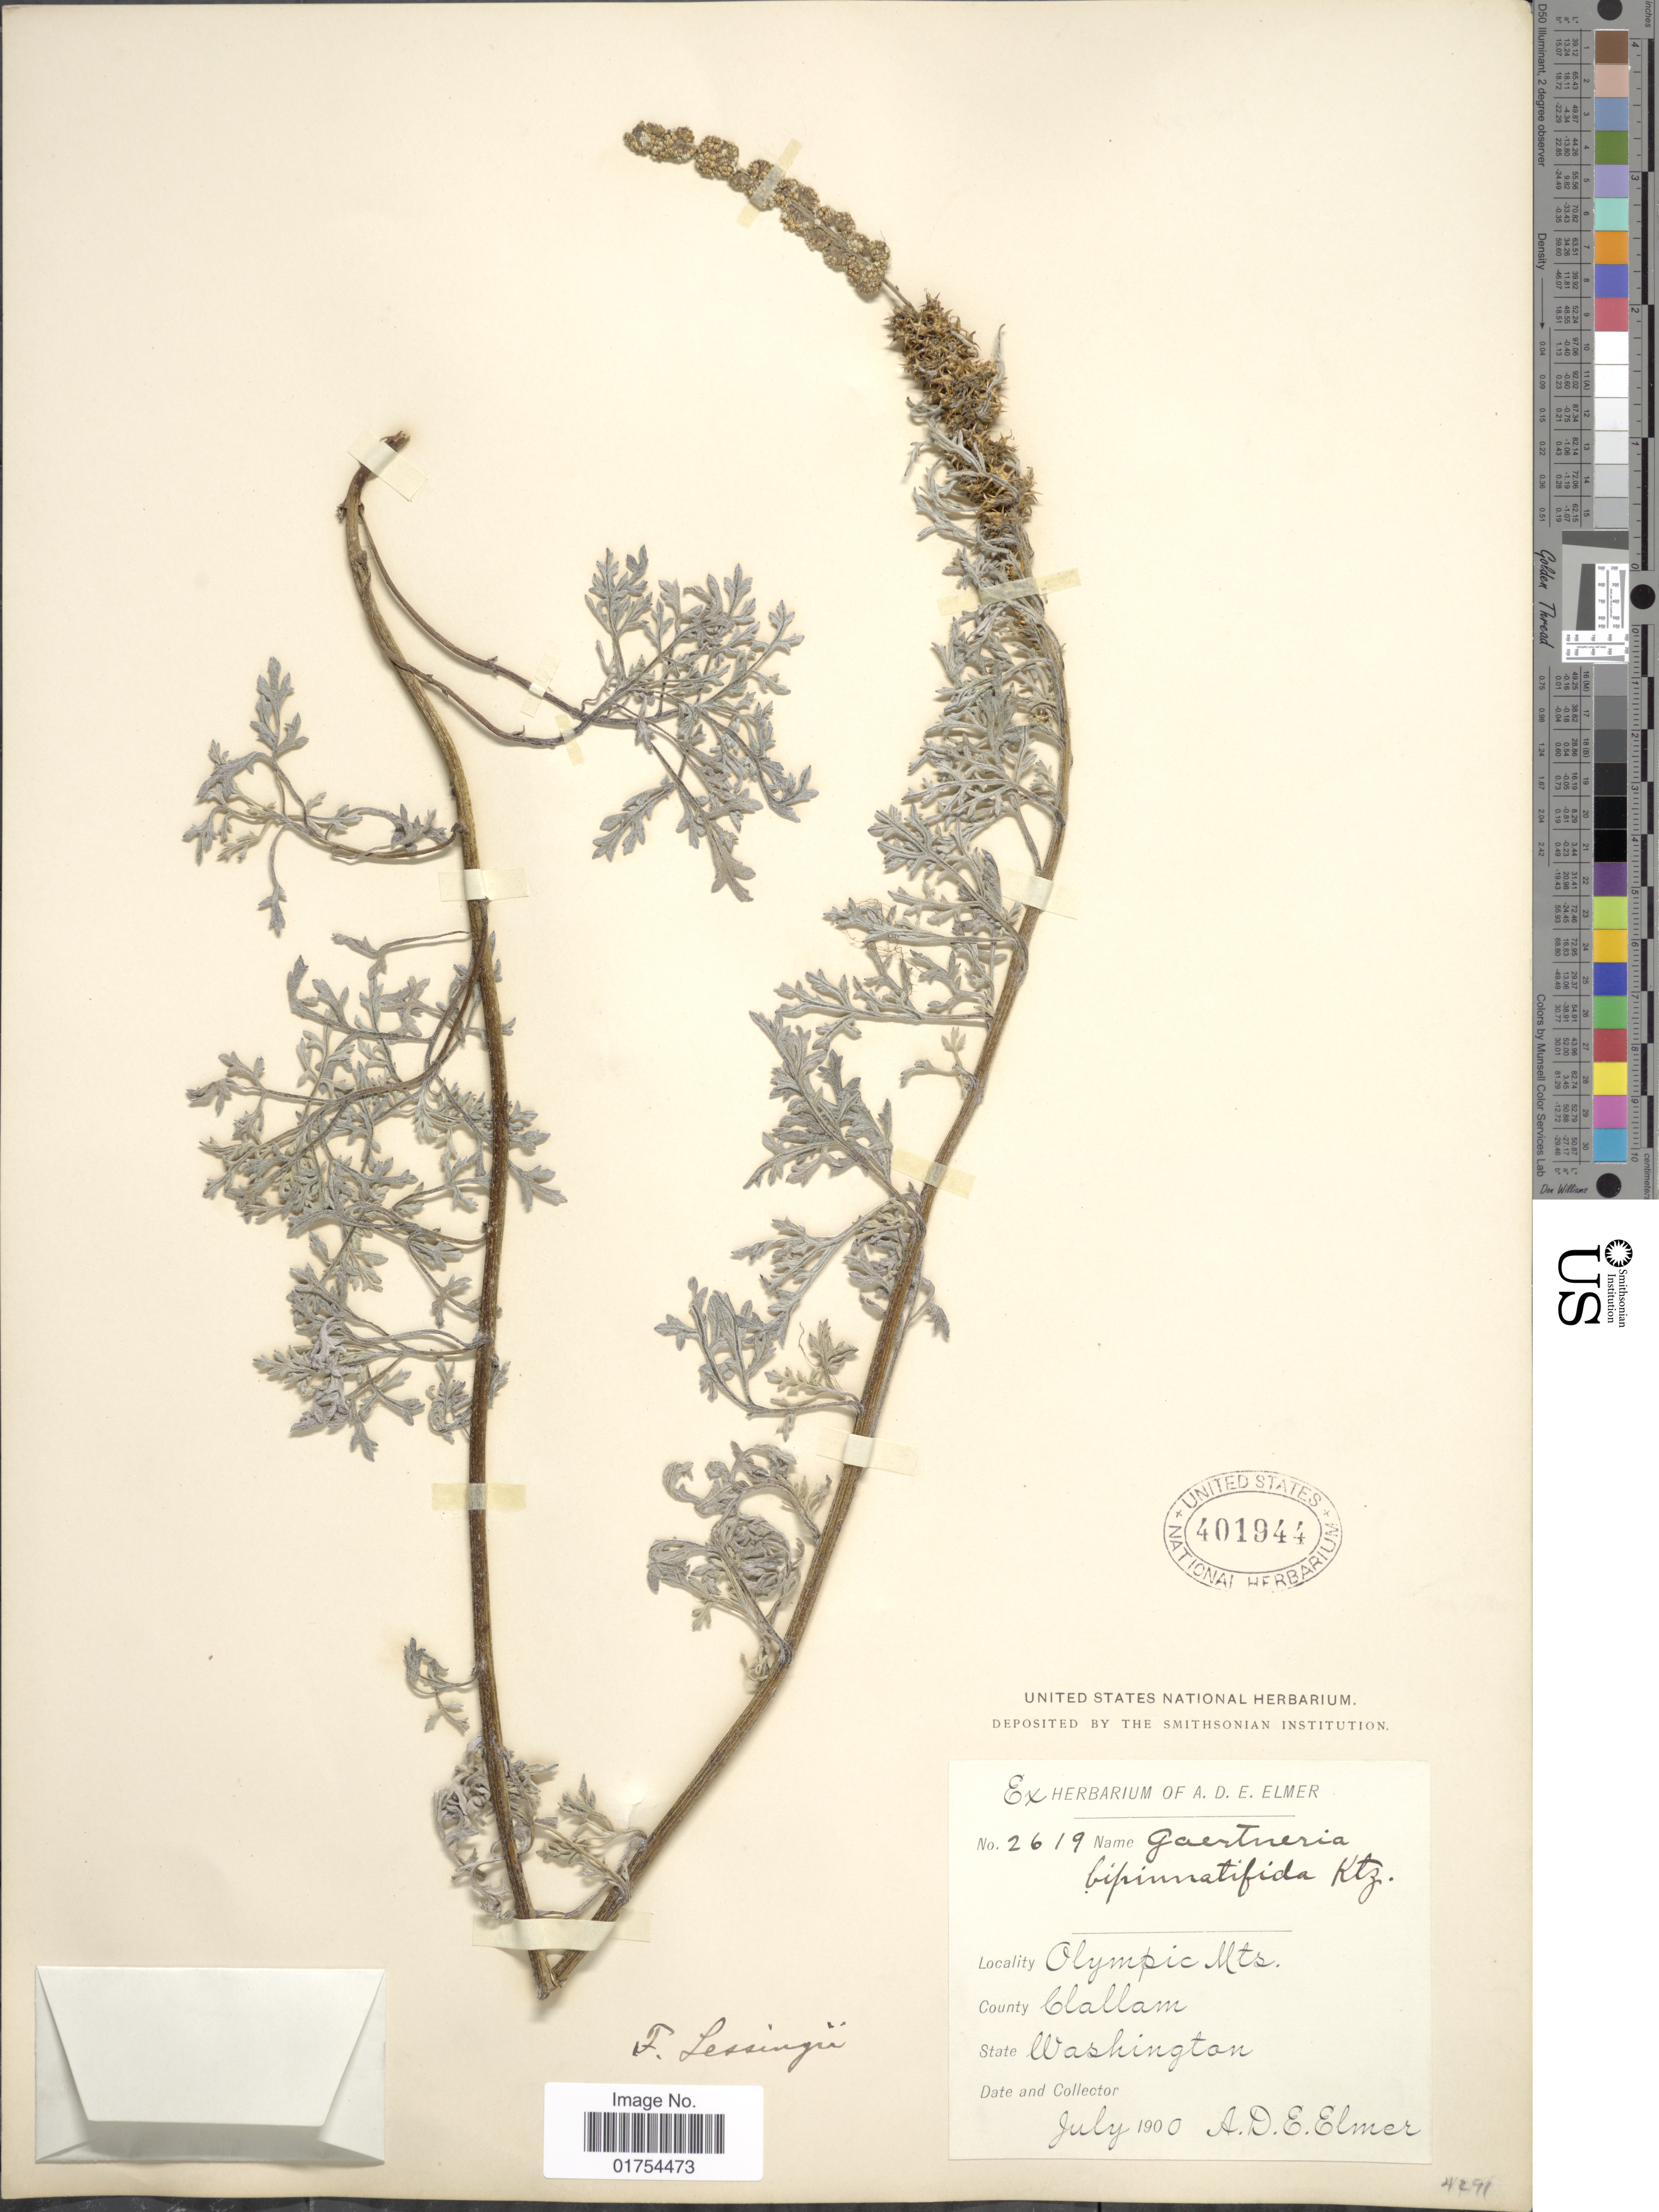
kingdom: Plantae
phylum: Tracheophyta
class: Magnoliopsida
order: Asterales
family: Asteraceae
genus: Franseria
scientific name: Franseria bipinnatifida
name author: (A. Gray) A. Gray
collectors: A. D. E. Elmer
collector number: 2619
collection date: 1990-07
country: United States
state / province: Washington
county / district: Clallam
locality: Olympic Mts, County Clallam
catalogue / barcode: US 401944